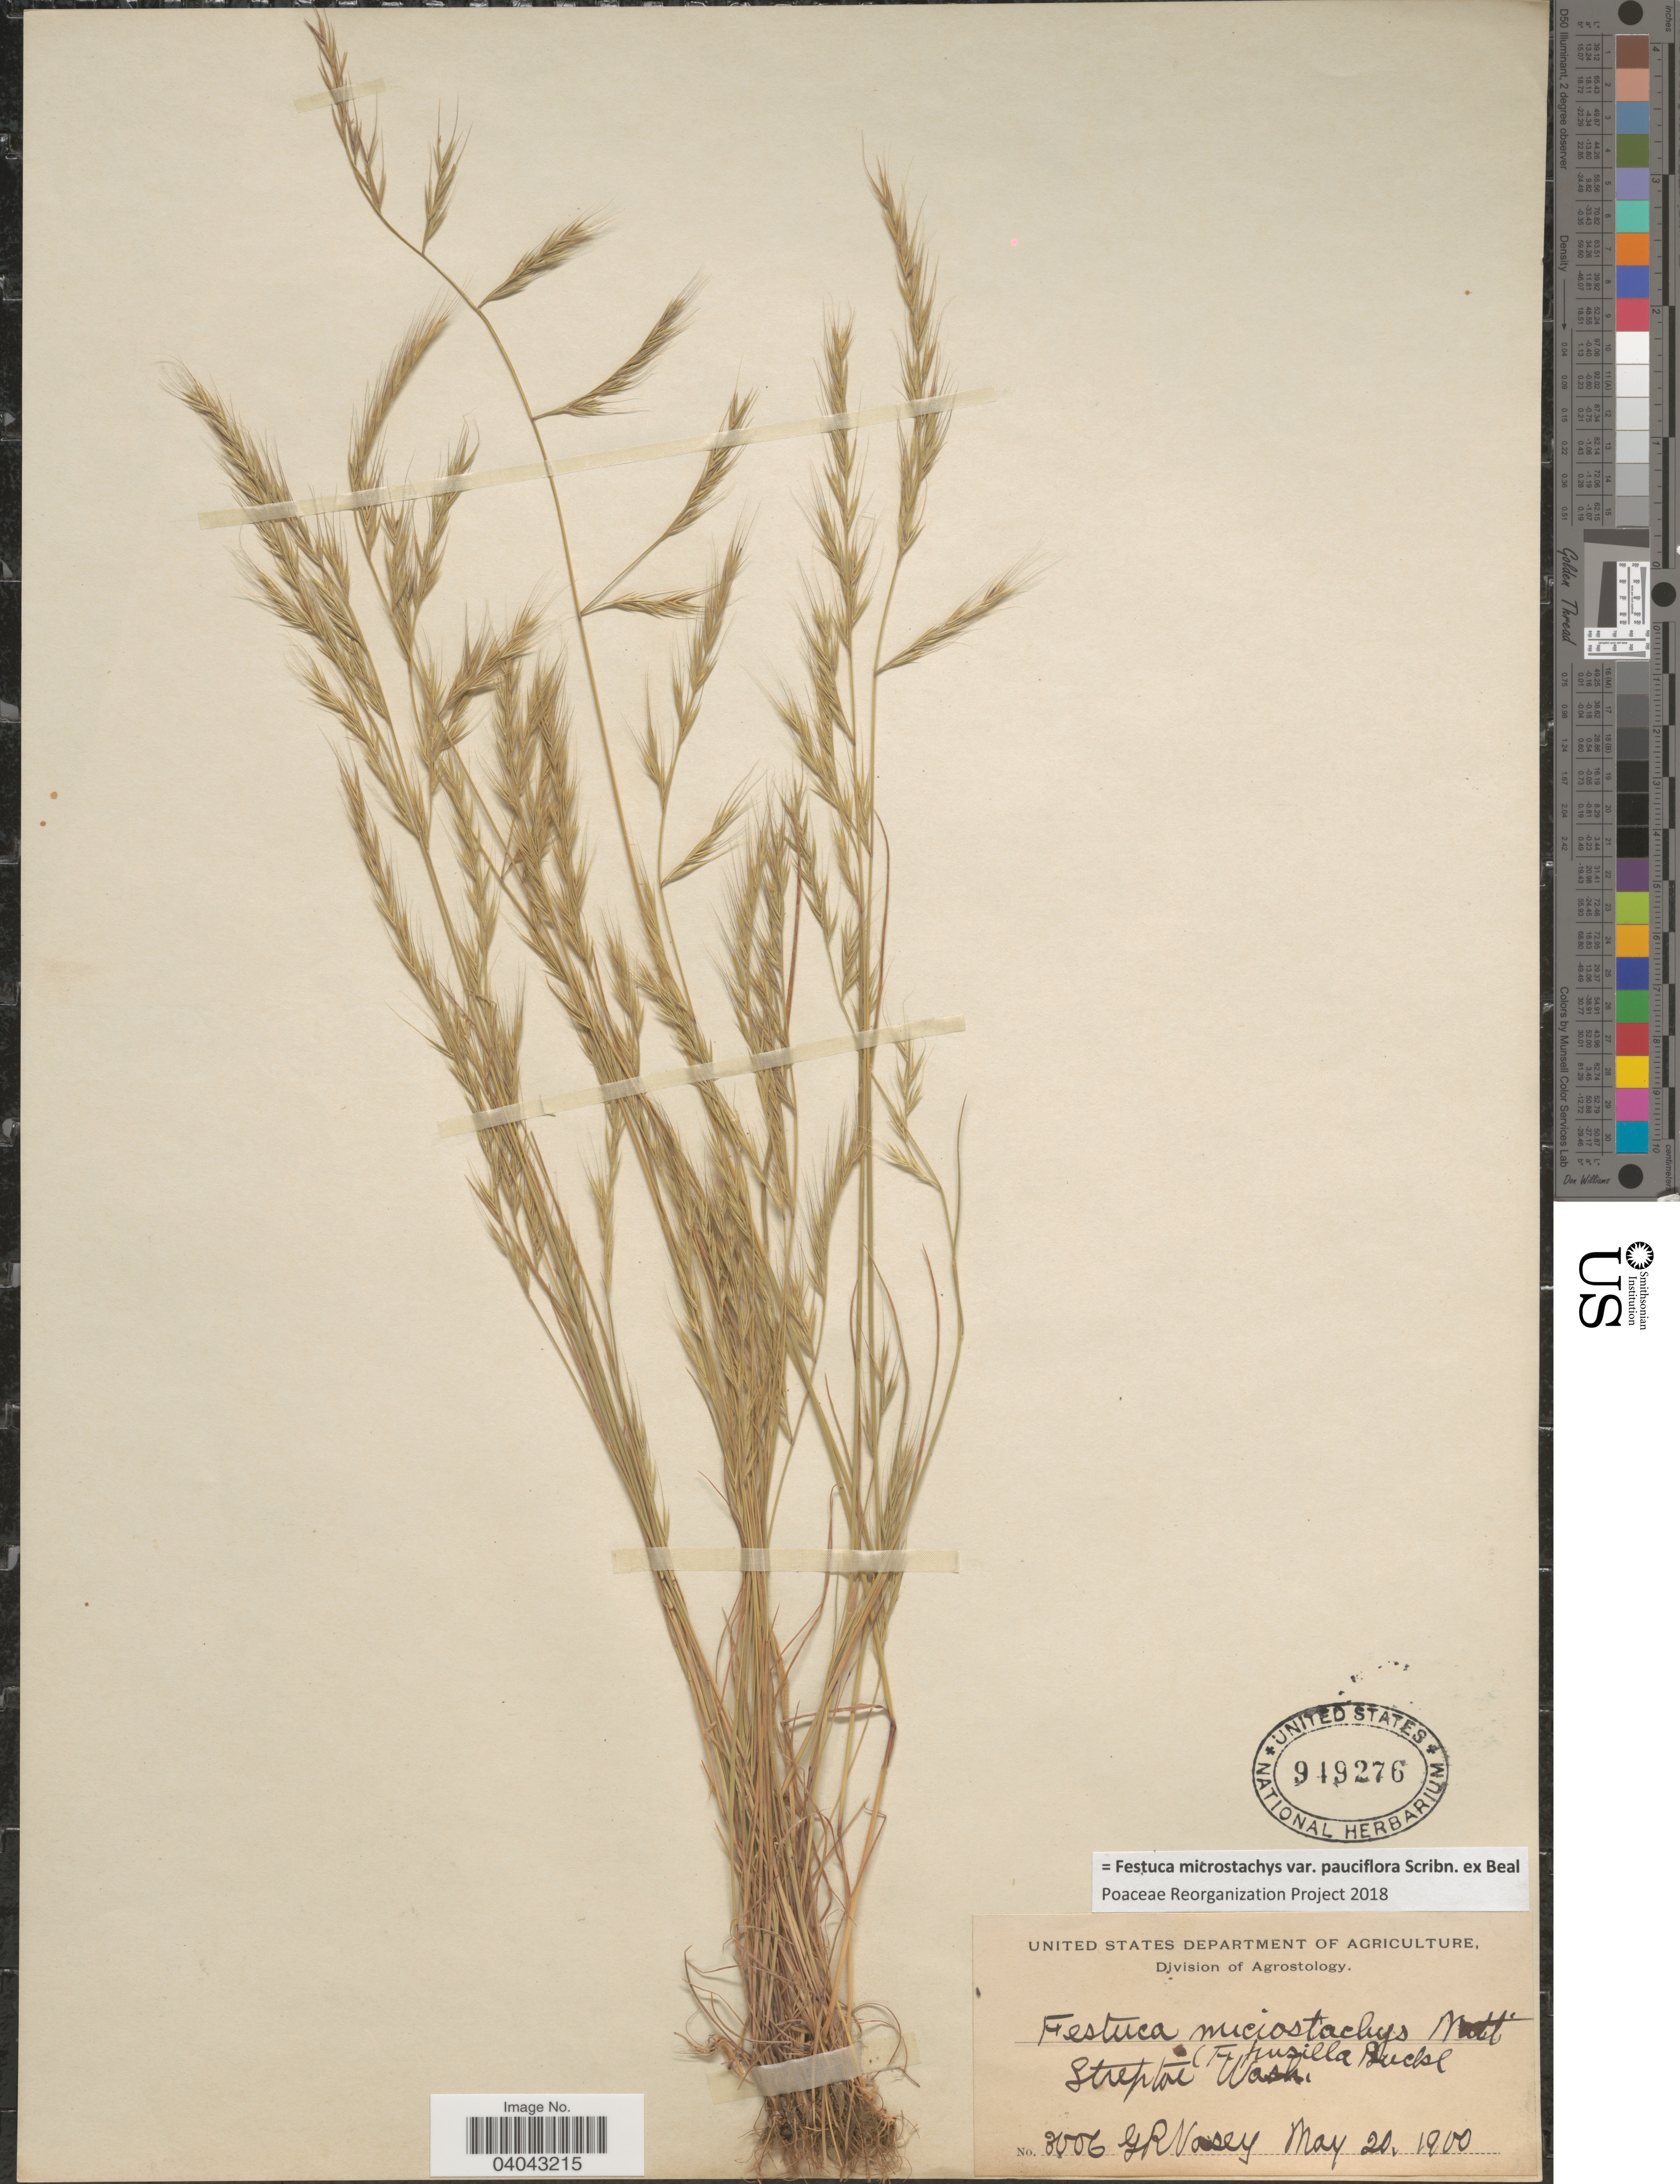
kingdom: Plantae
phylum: Tracheophyta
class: Liliopsida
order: Poales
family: Poaceae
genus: Festuca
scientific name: Festuca microstachys var. pauciflora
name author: Scribn. ex W.J. Beal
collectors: G. R. Vasey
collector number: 3006*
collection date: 1900-05-20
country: United States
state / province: Washington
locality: Steptoe.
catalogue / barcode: US 949276